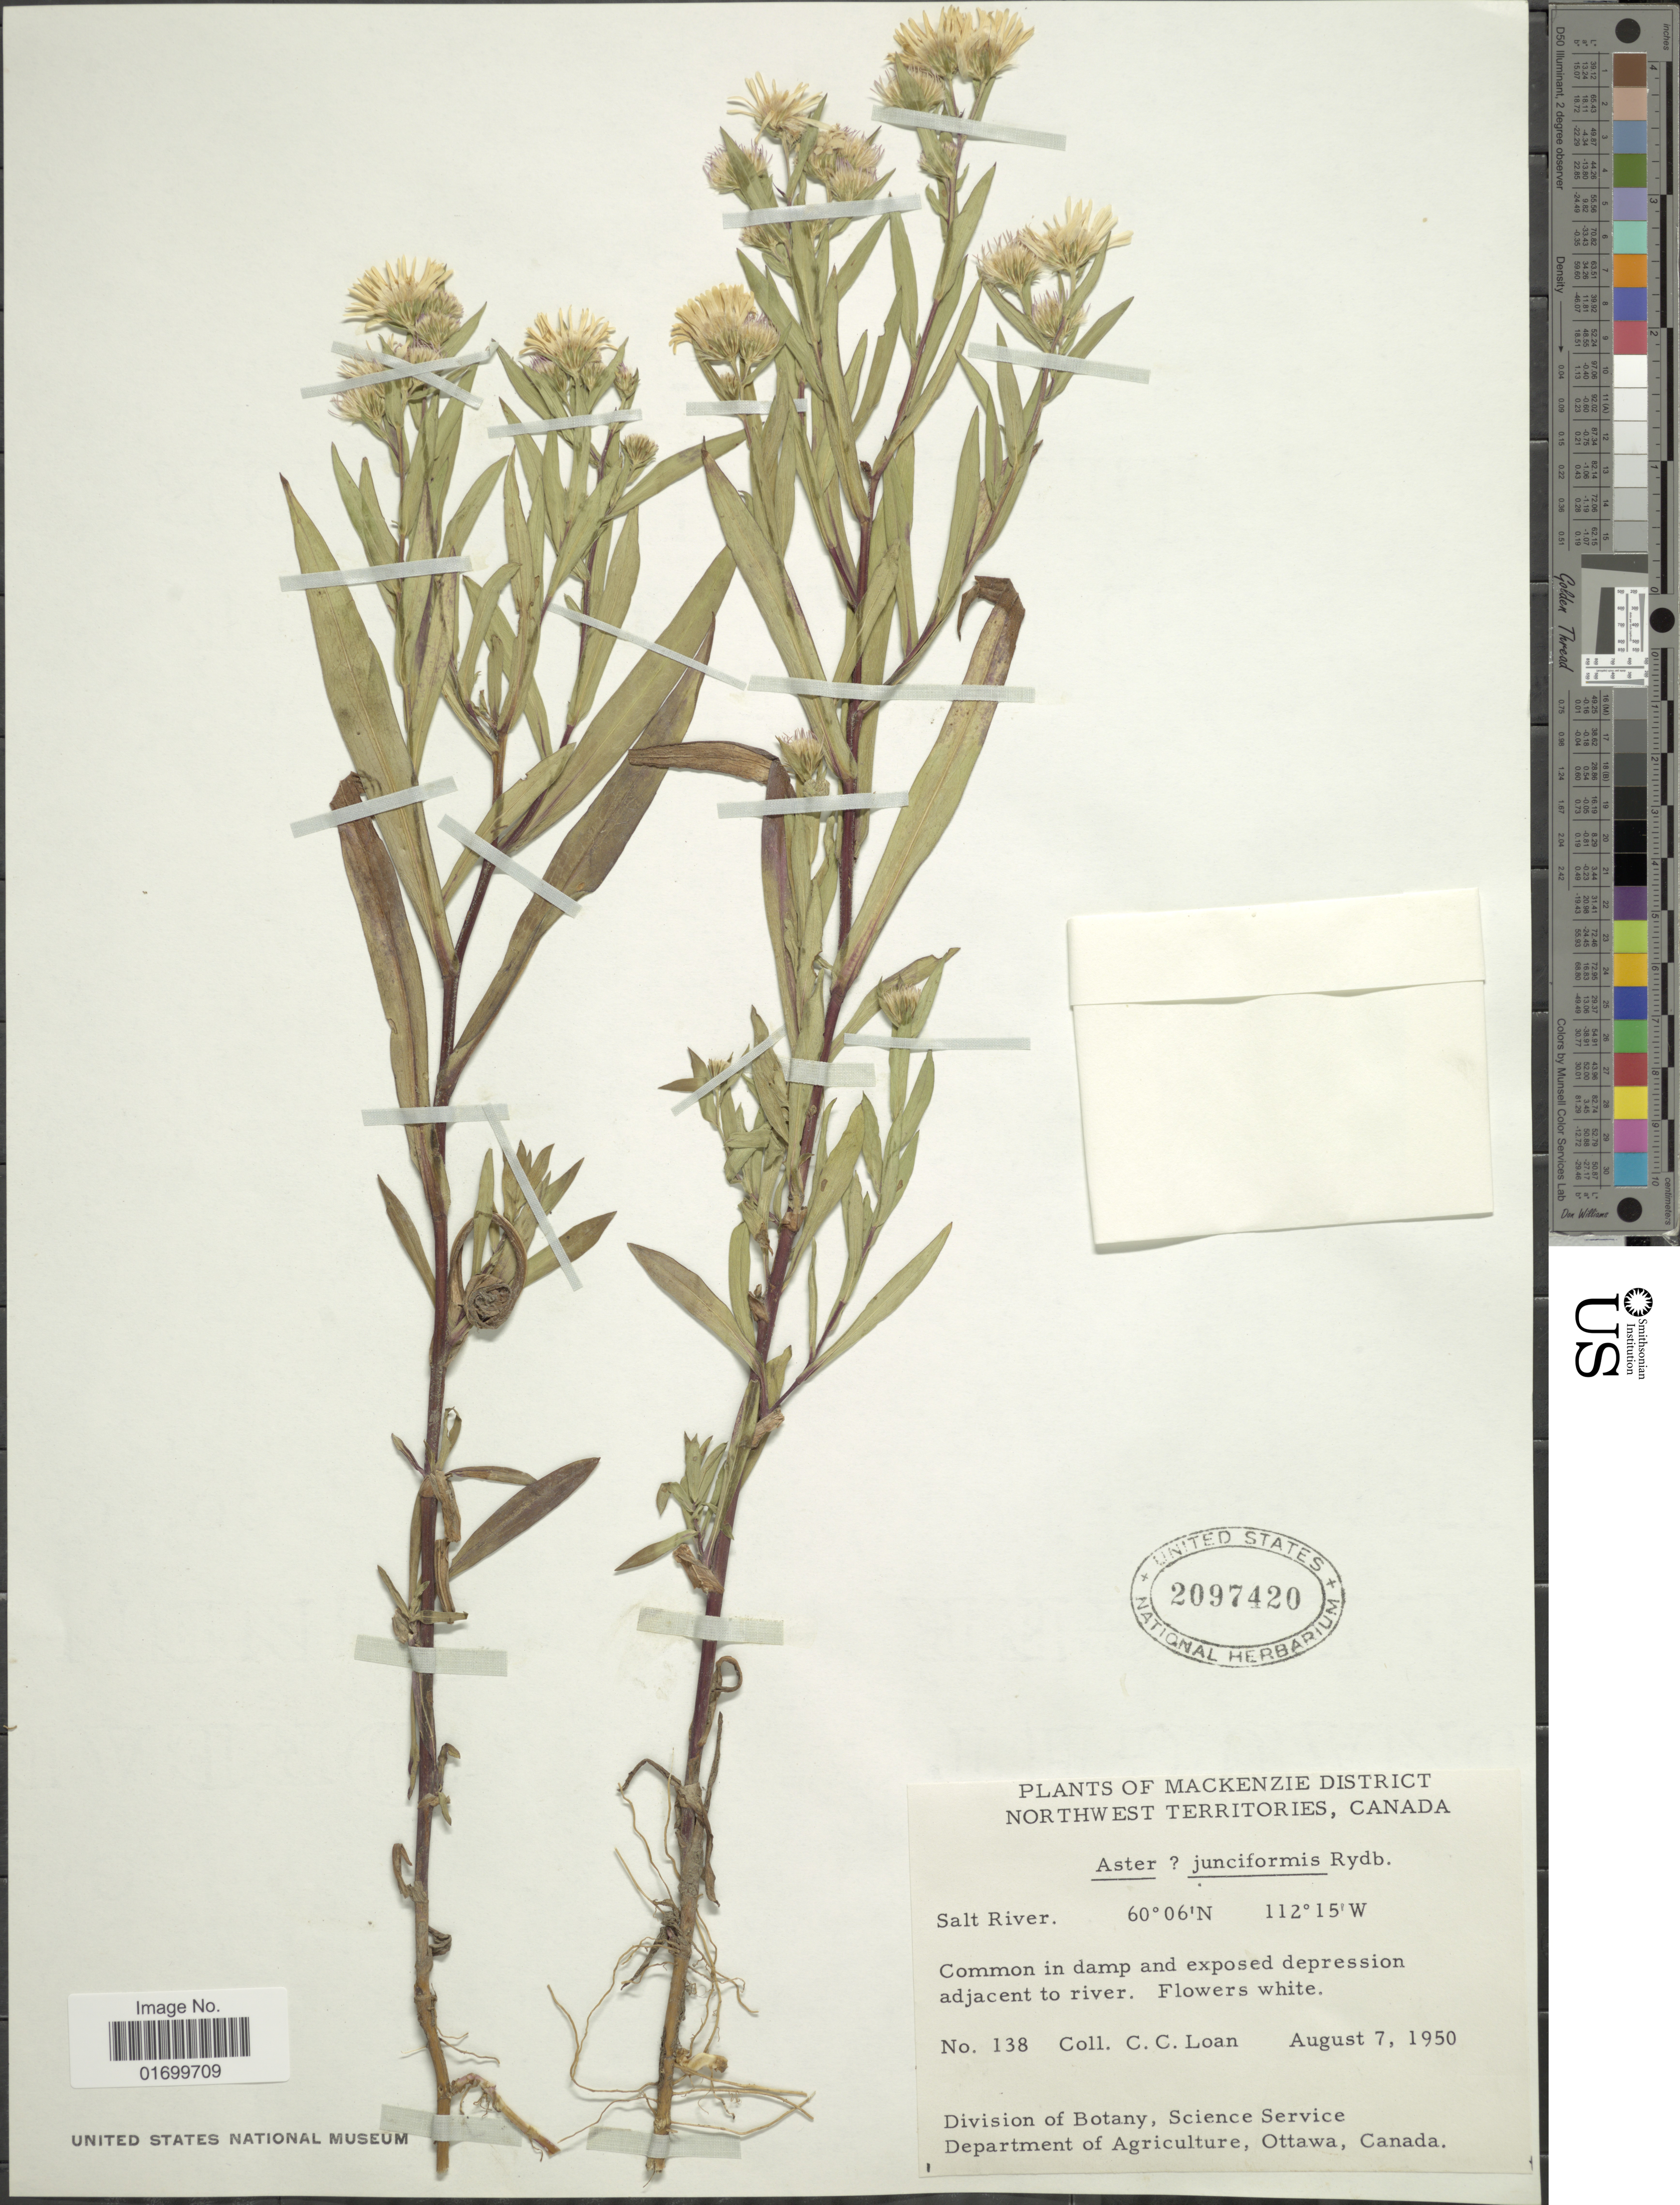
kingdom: Plantae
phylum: Tracheophyta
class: Magnoliopsida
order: Asterales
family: Asteraceae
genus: Symphyotrichum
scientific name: Symphyotrichum boreale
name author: (Torr. & A. Gray) Á. Löve & D. Löve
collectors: C. Loan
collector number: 138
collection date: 1950-08-07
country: Canada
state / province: Northwest Territories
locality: Mackenzie District, Common in damp and exposed depression adjacent to river, Salt River.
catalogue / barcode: US 2097420